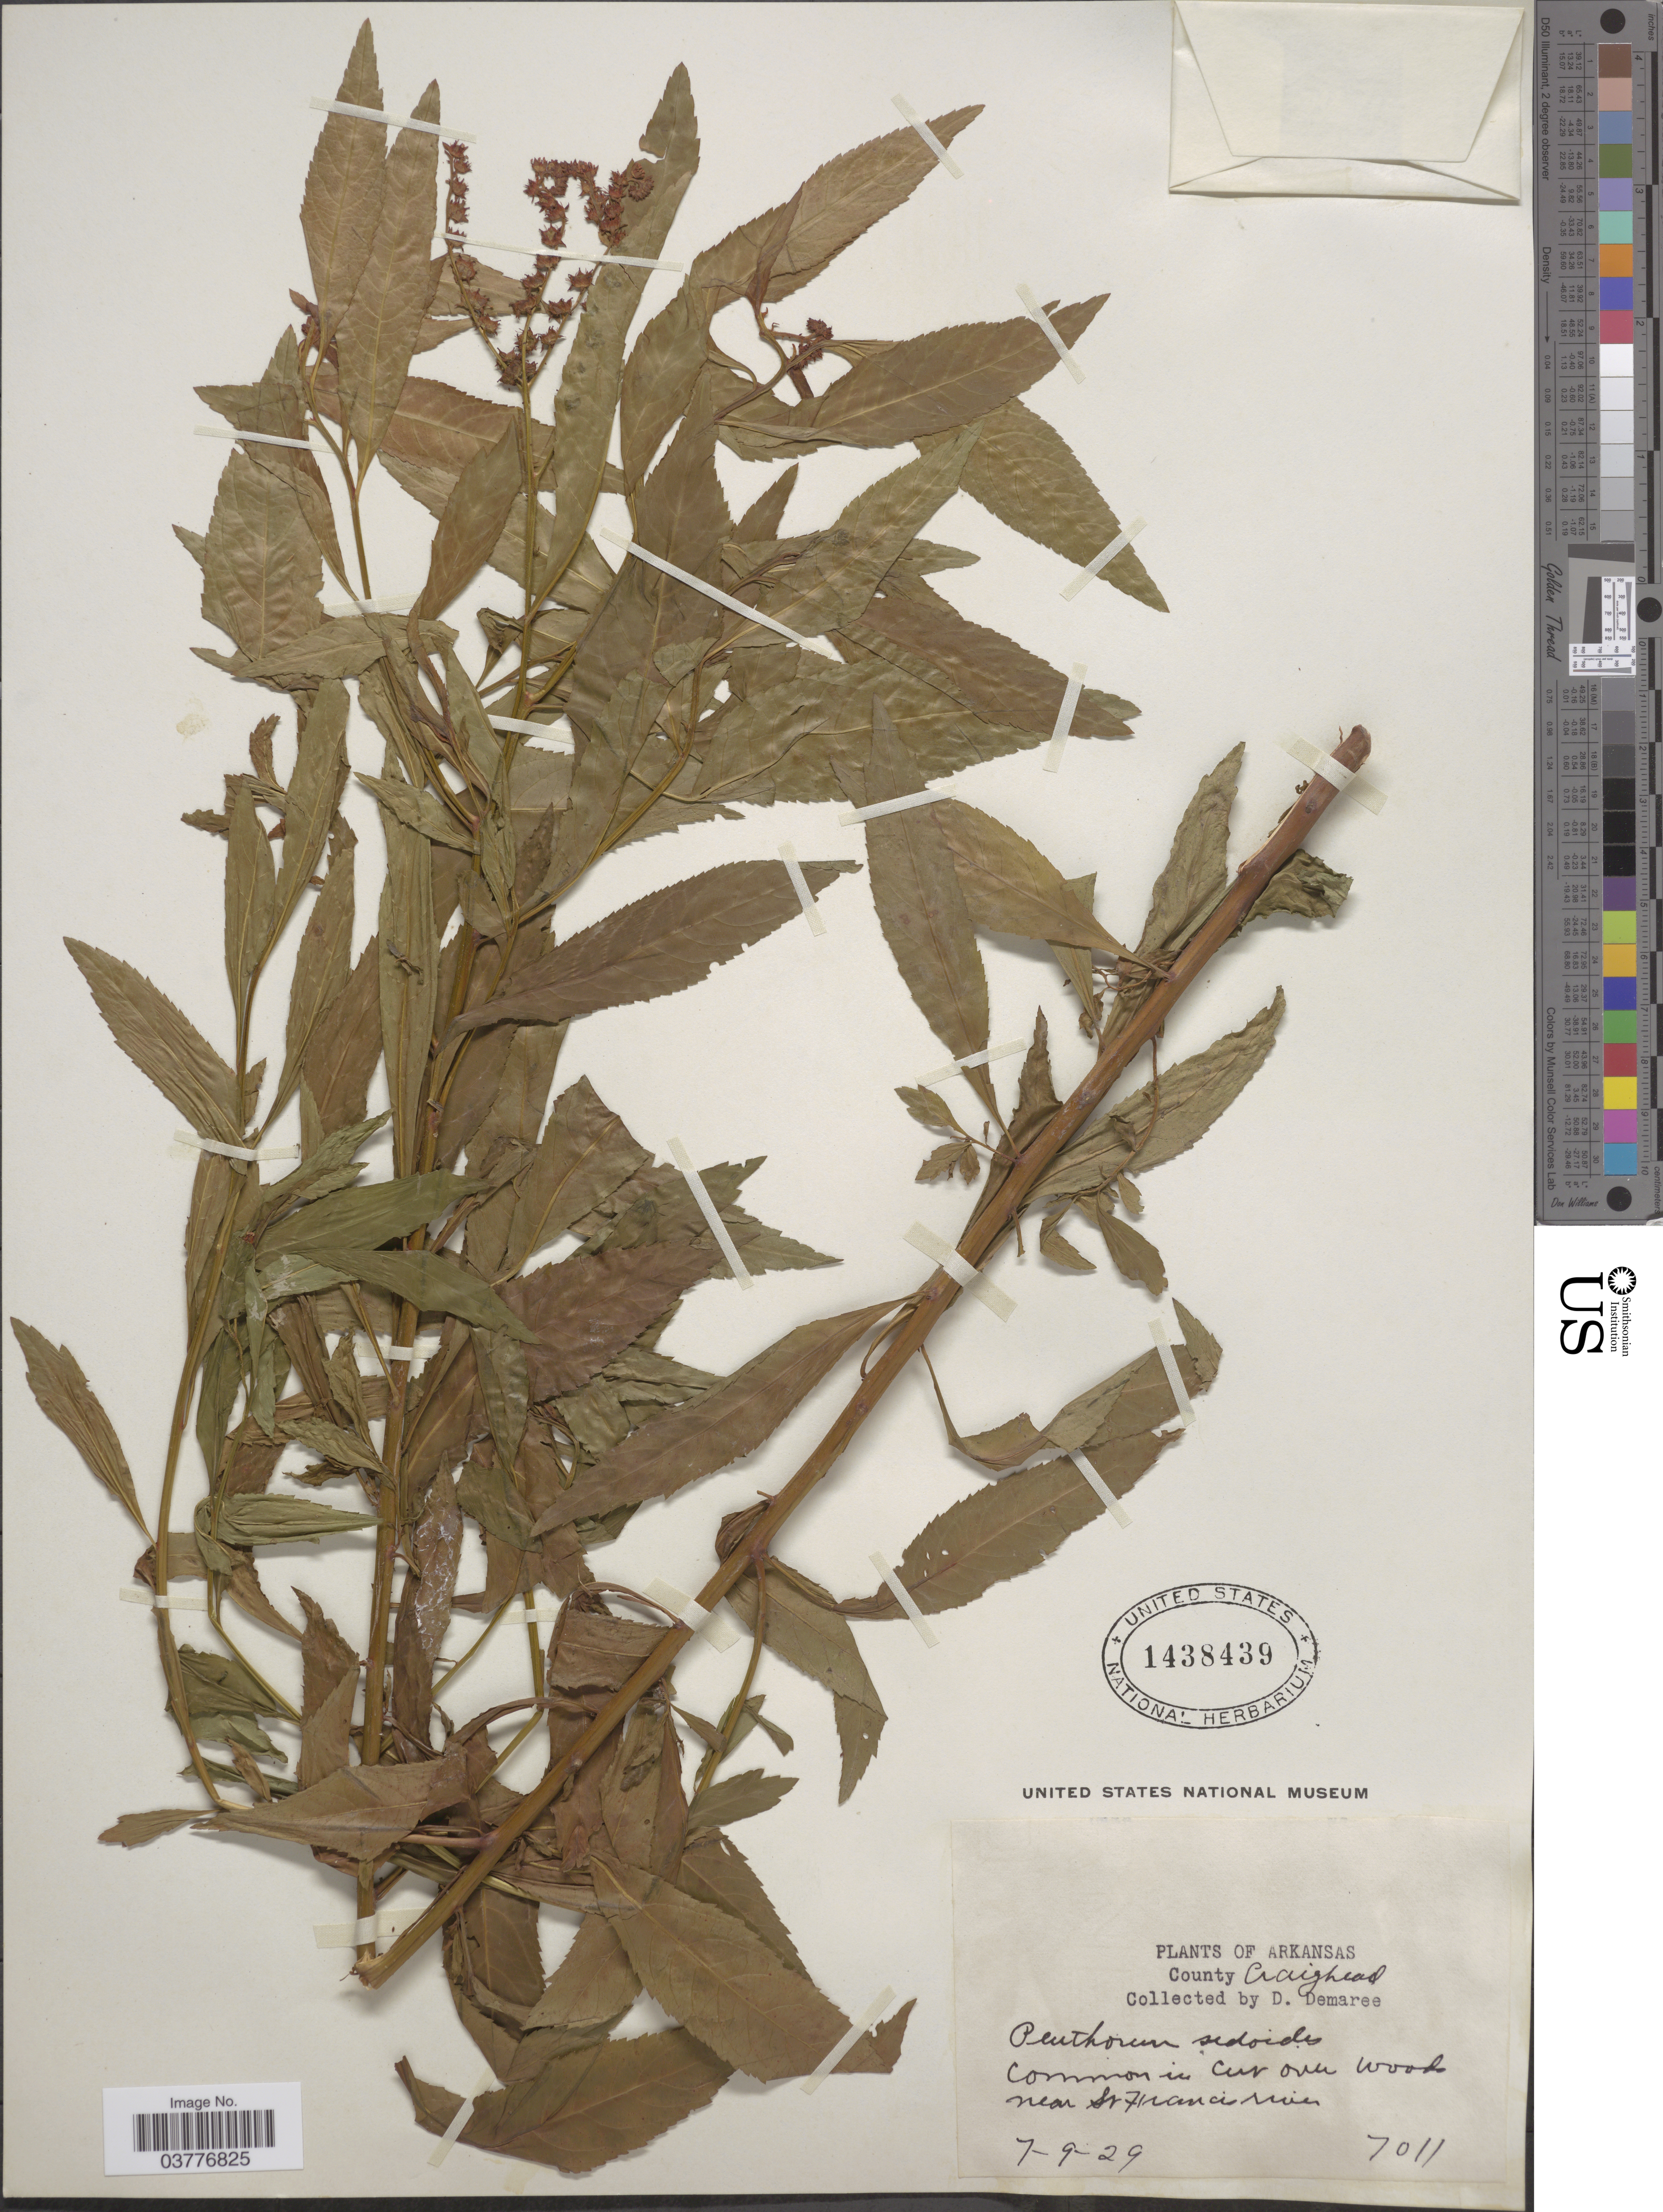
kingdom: Plantae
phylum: Tracheophyta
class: Magnoliopsida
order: Saxifragales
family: Penthoraceae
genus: Penthorum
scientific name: Penthorum sedoides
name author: L.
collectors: D. Demaree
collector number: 7011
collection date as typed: Transcribed d/m/y: 9/7/29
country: United States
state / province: Arkansas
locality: County Craighead. Common in Cut over woods near St. Francis river.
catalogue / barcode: US 1438439